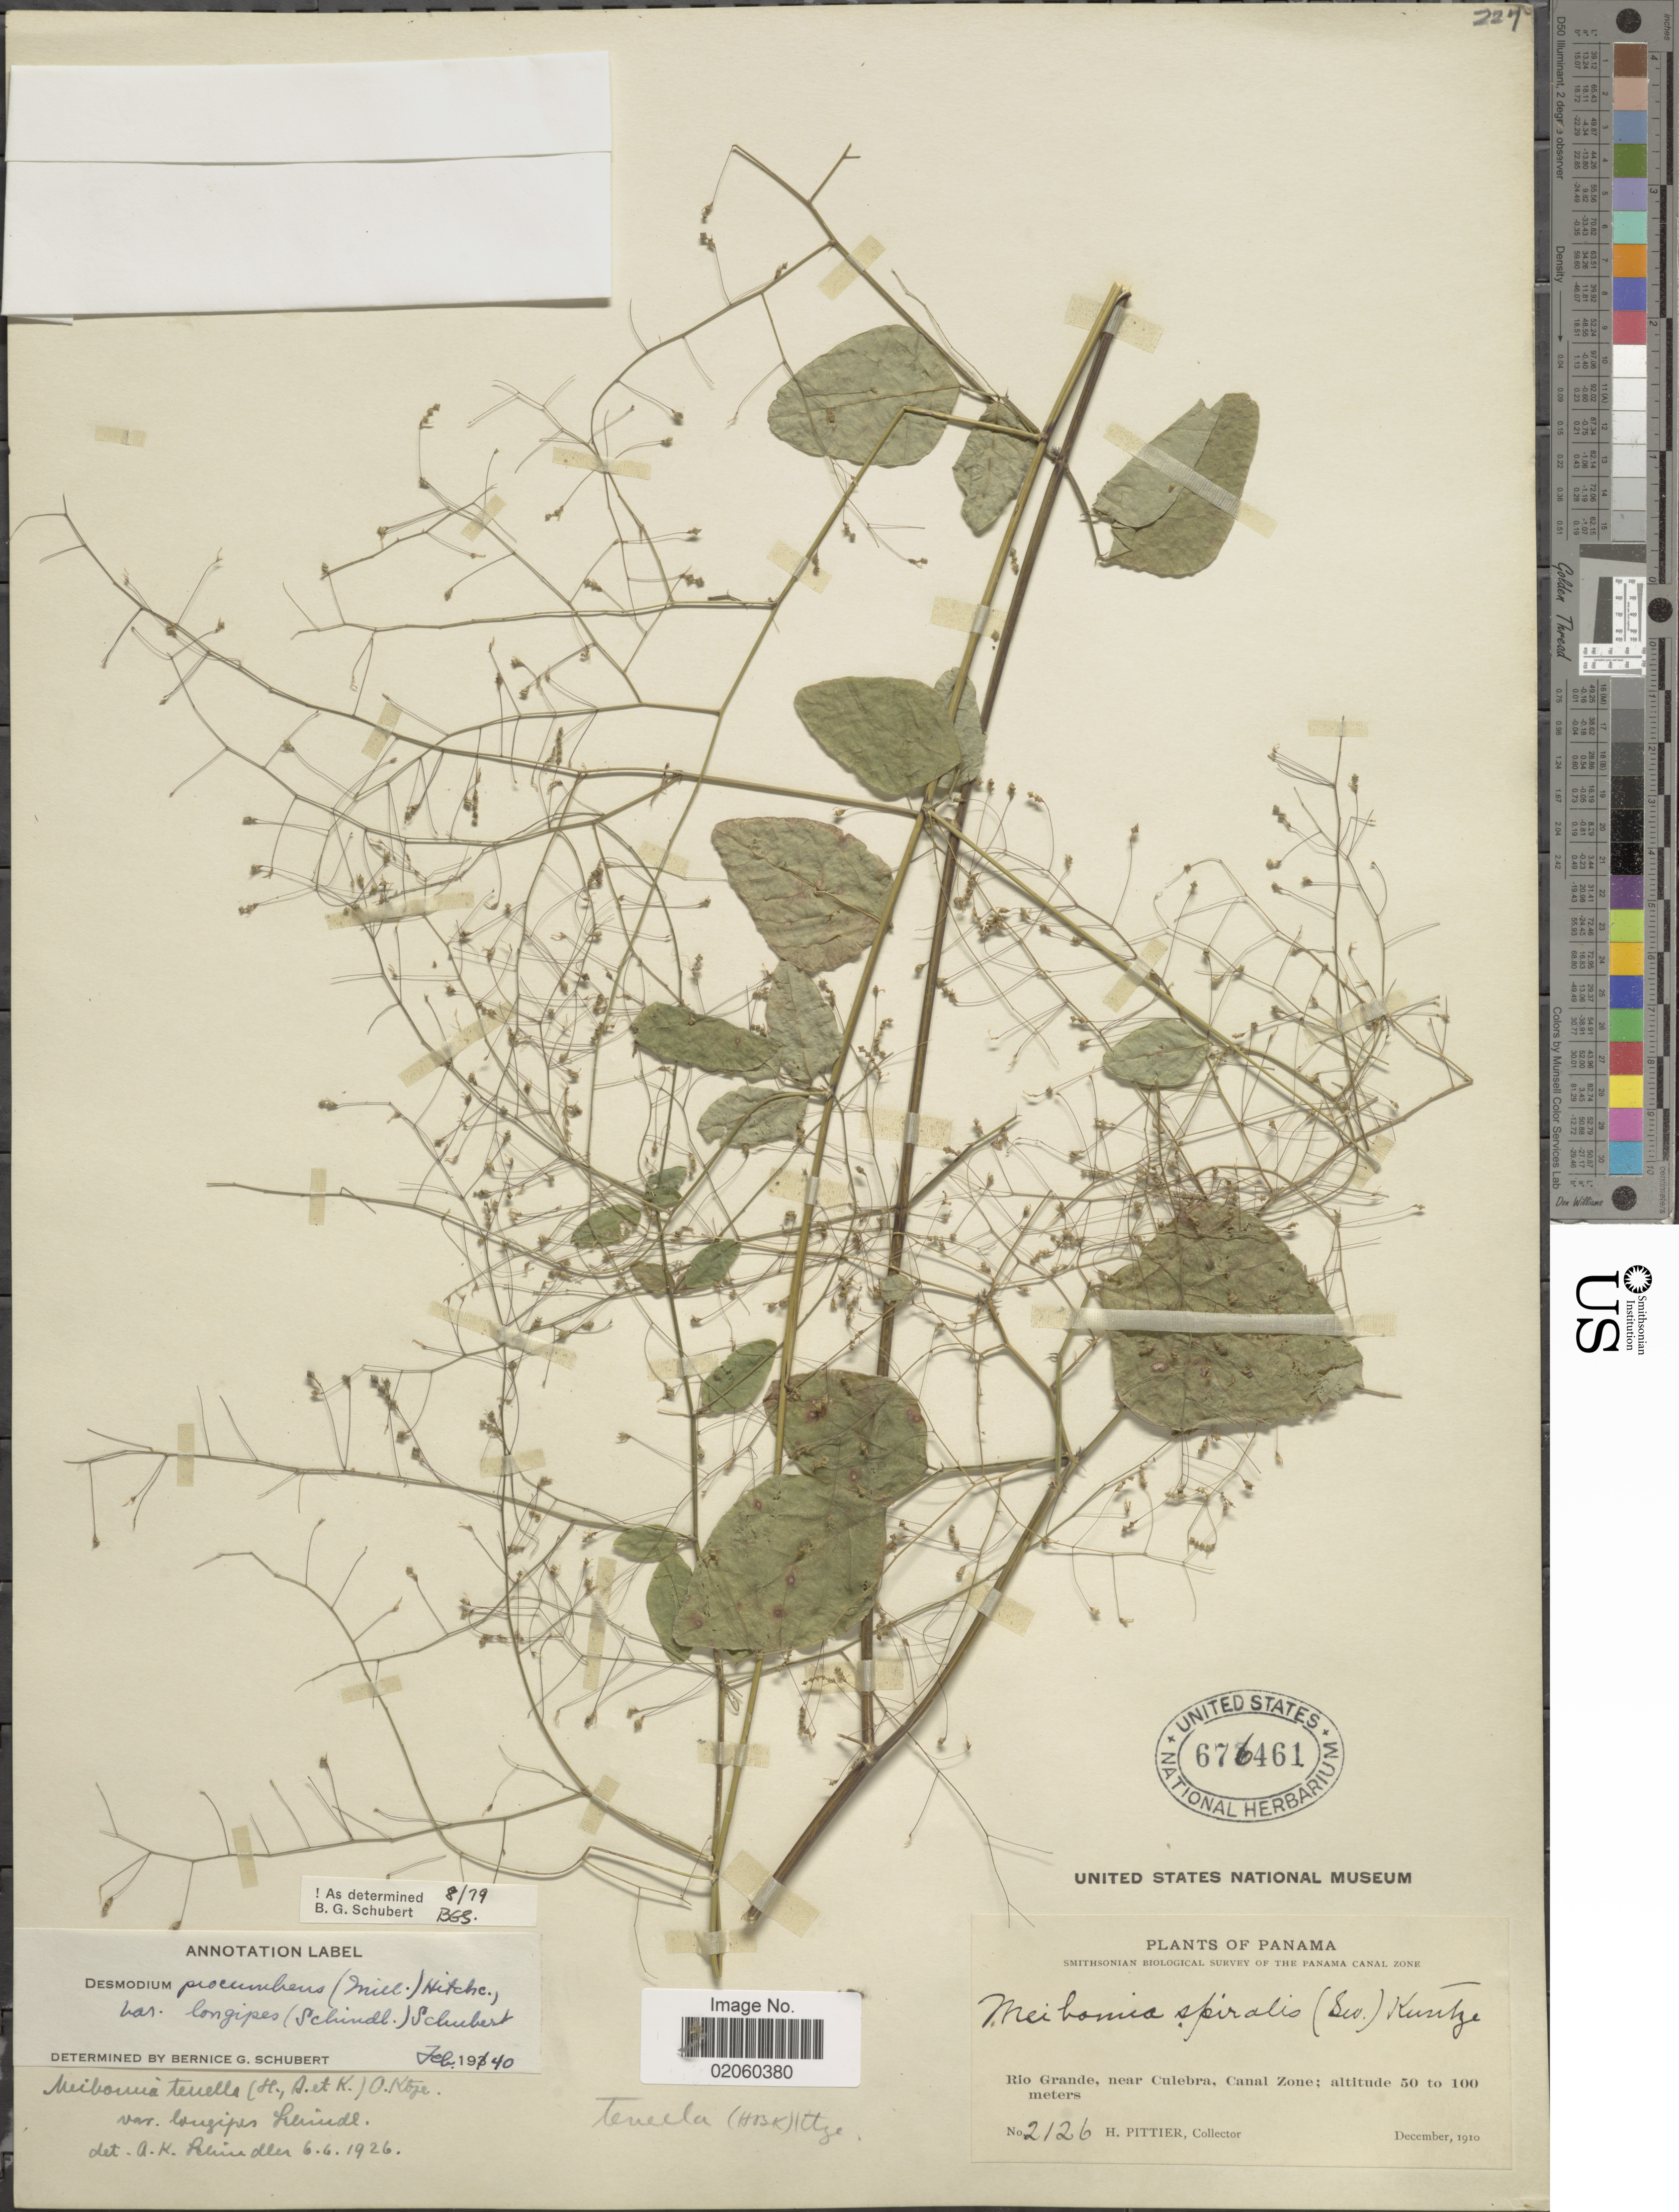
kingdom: Plantae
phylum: Tracheophyta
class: Magnoliopsida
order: Fabales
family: Fabaceae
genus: Desmodium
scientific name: Desmodium procumbens var. longipes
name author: (Schindl.) B.G. Schub.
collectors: H. F. Pittier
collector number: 2126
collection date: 1910-12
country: Panama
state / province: Colón / Panamá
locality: Rio Grande, near Culebra, Canal Zone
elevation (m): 50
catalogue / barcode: US 676461